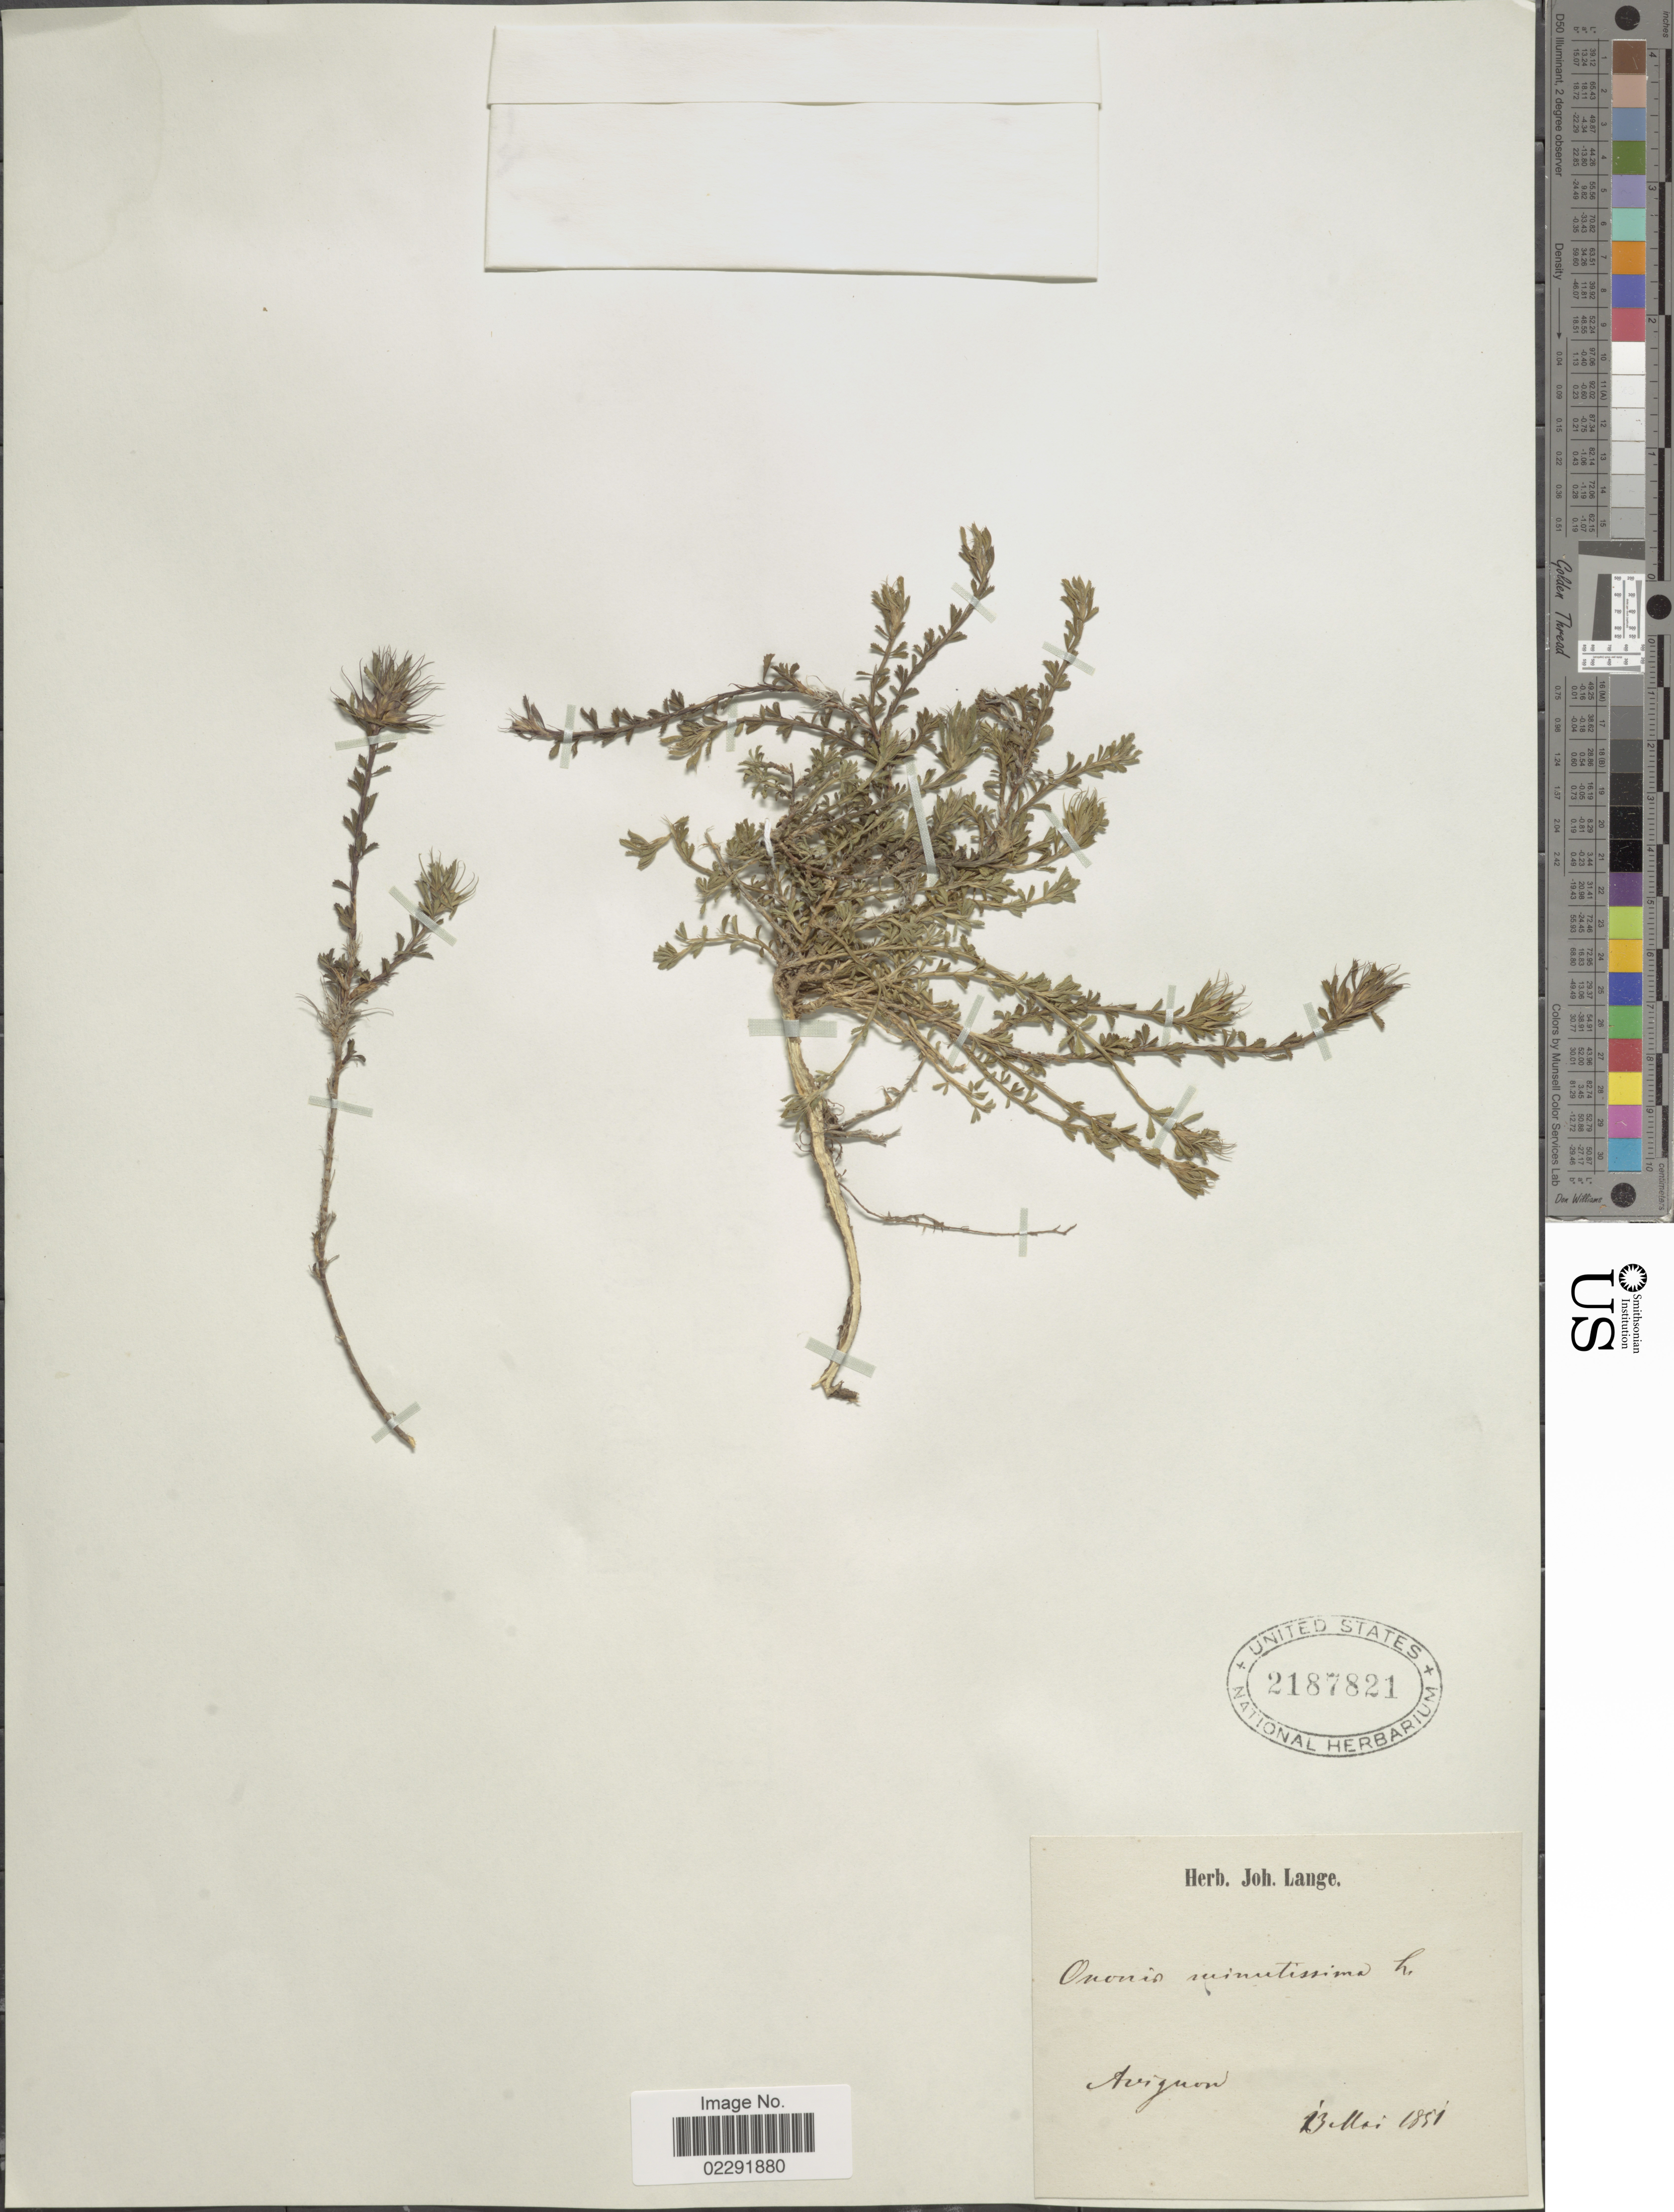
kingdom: Plantae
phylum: Tracheophyta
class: Magnoliopsida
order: Fabales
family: Fabaceae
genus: Ononis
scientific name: Ononis minutissima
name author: L.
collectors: ex herb. Joh. Lange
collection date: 1851-05-13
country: France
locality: Avignon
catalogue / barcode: US 2187821